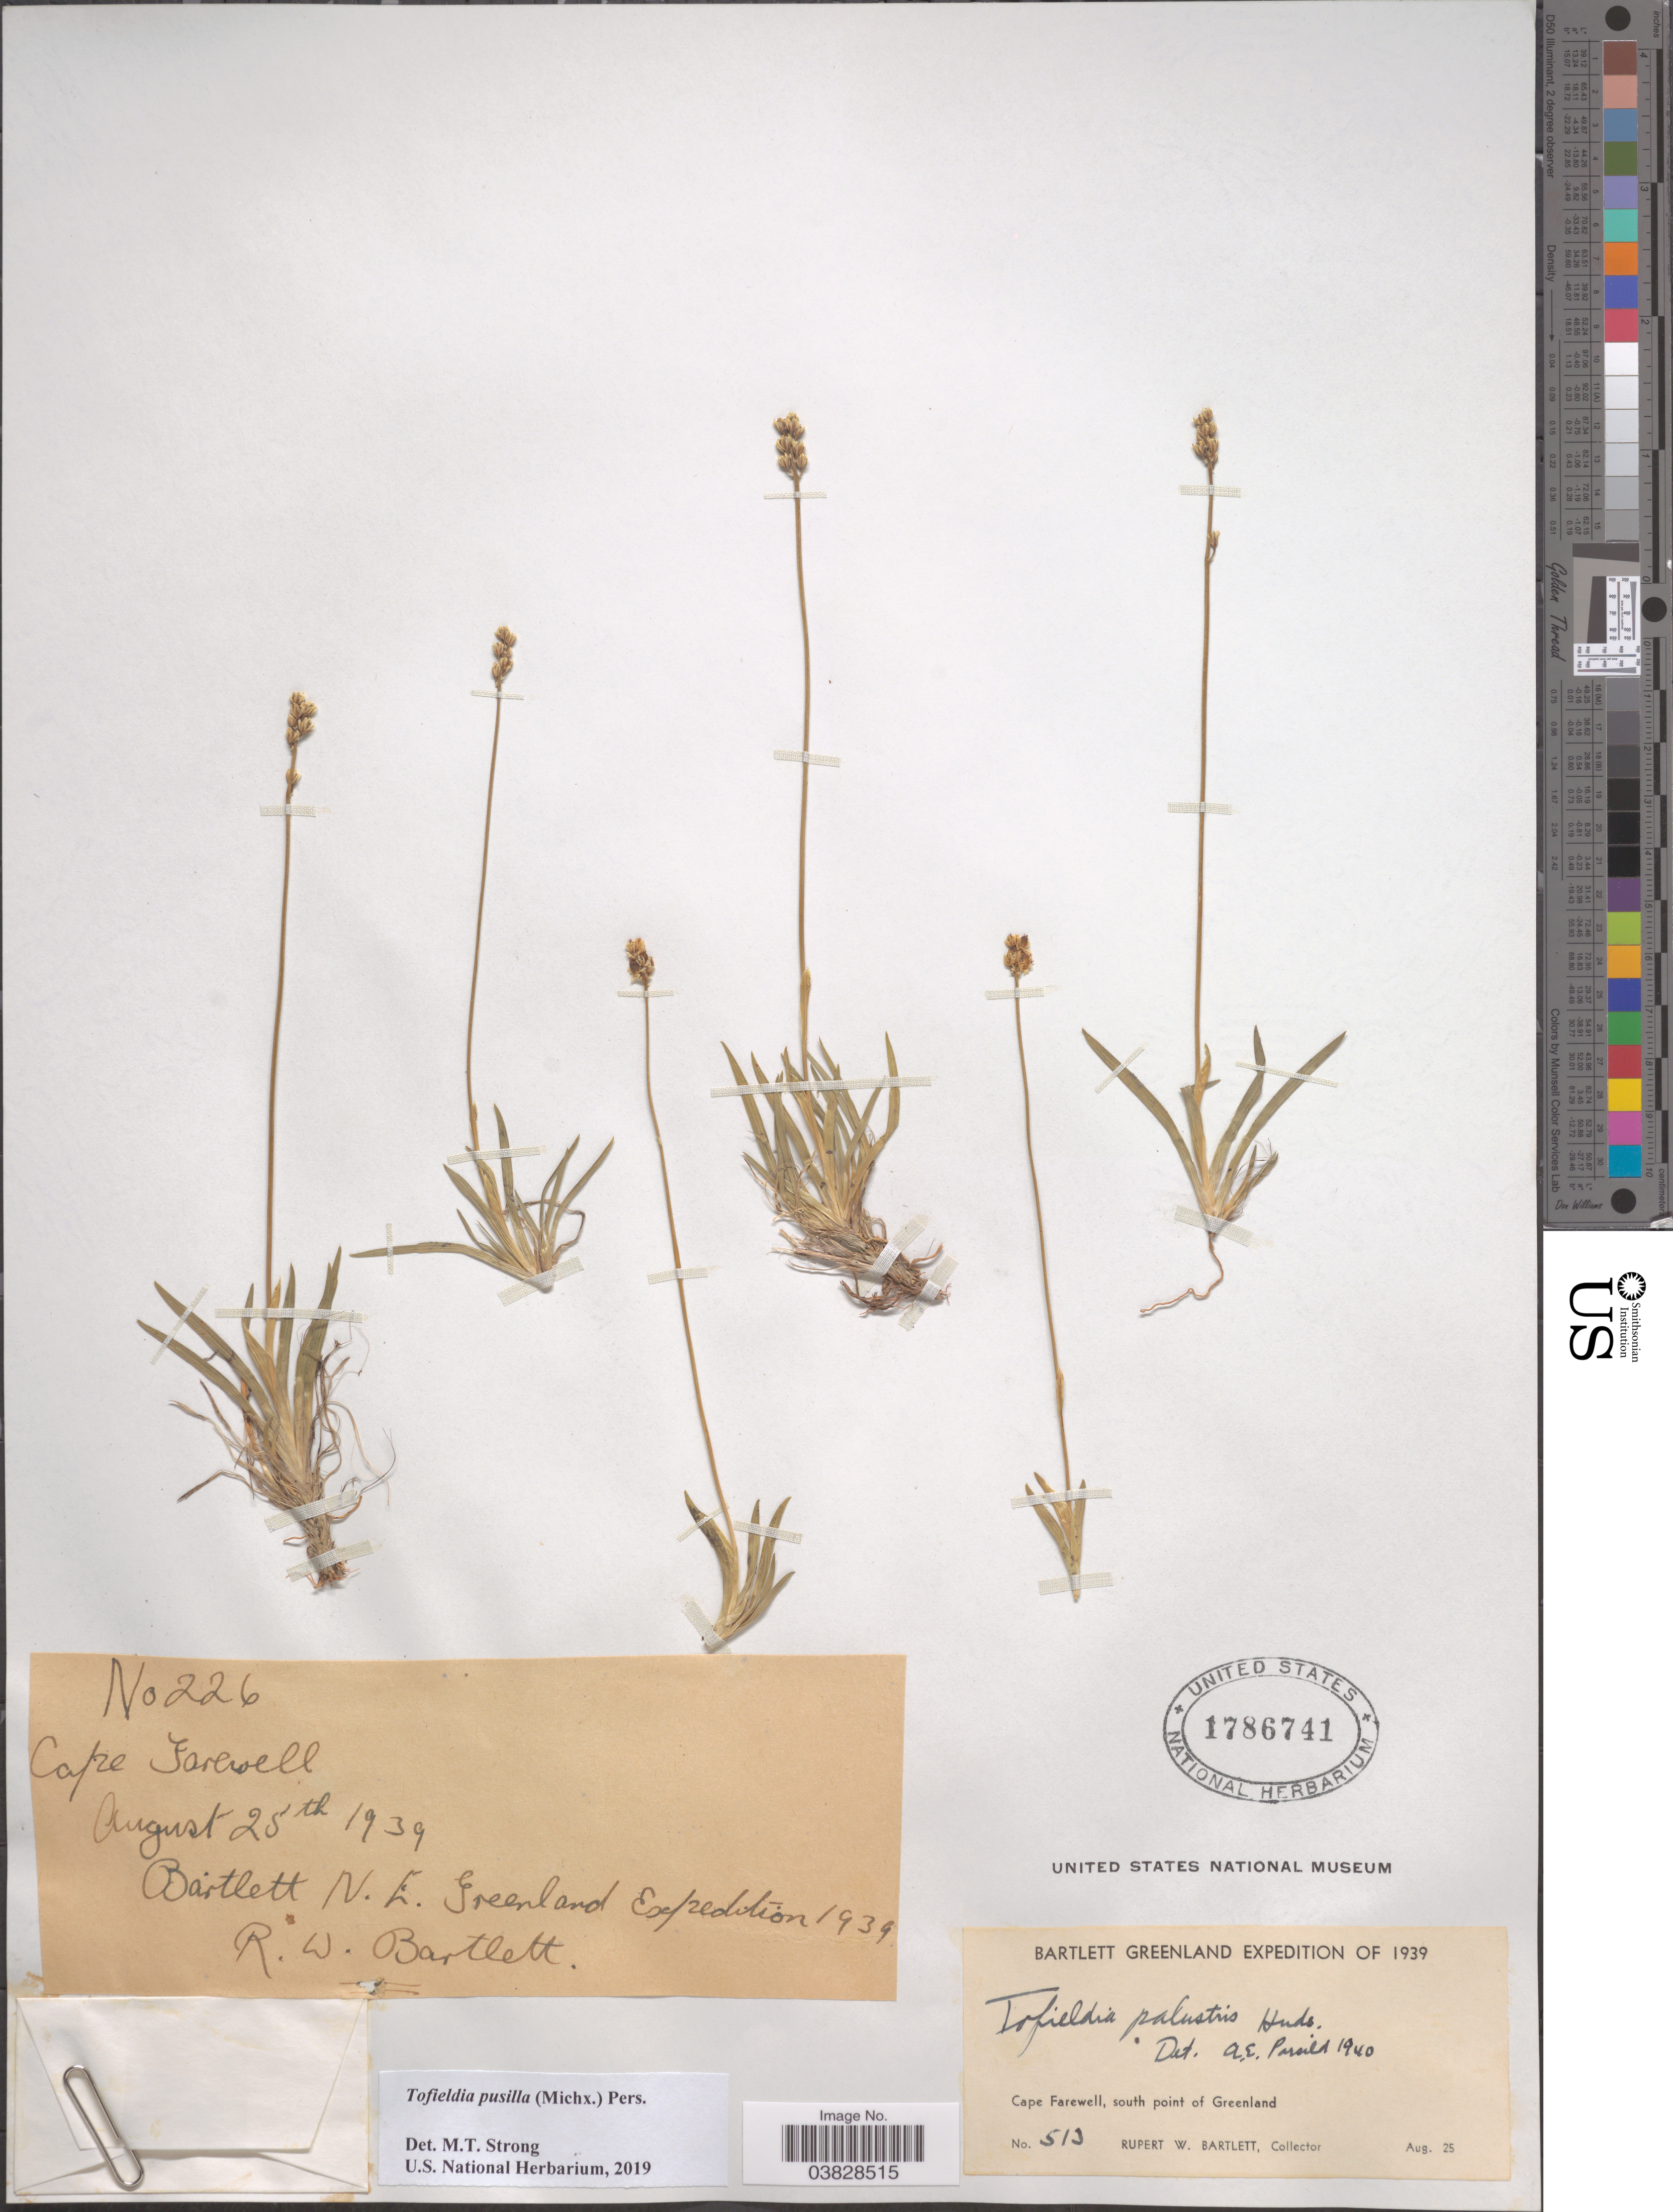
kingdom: Plantae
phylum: Tracheophyta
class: Liliopsida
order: Alismatales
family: Tofieldiaceae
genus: Tofieldia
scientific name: Tofieldia pusilla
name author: (Michx.) Pers.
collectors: R. W. Bartlett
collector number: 513/226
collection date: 1939-08-25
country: Greenland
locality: Cape Farewell, south point of Greenland.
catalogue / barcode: US 1786741